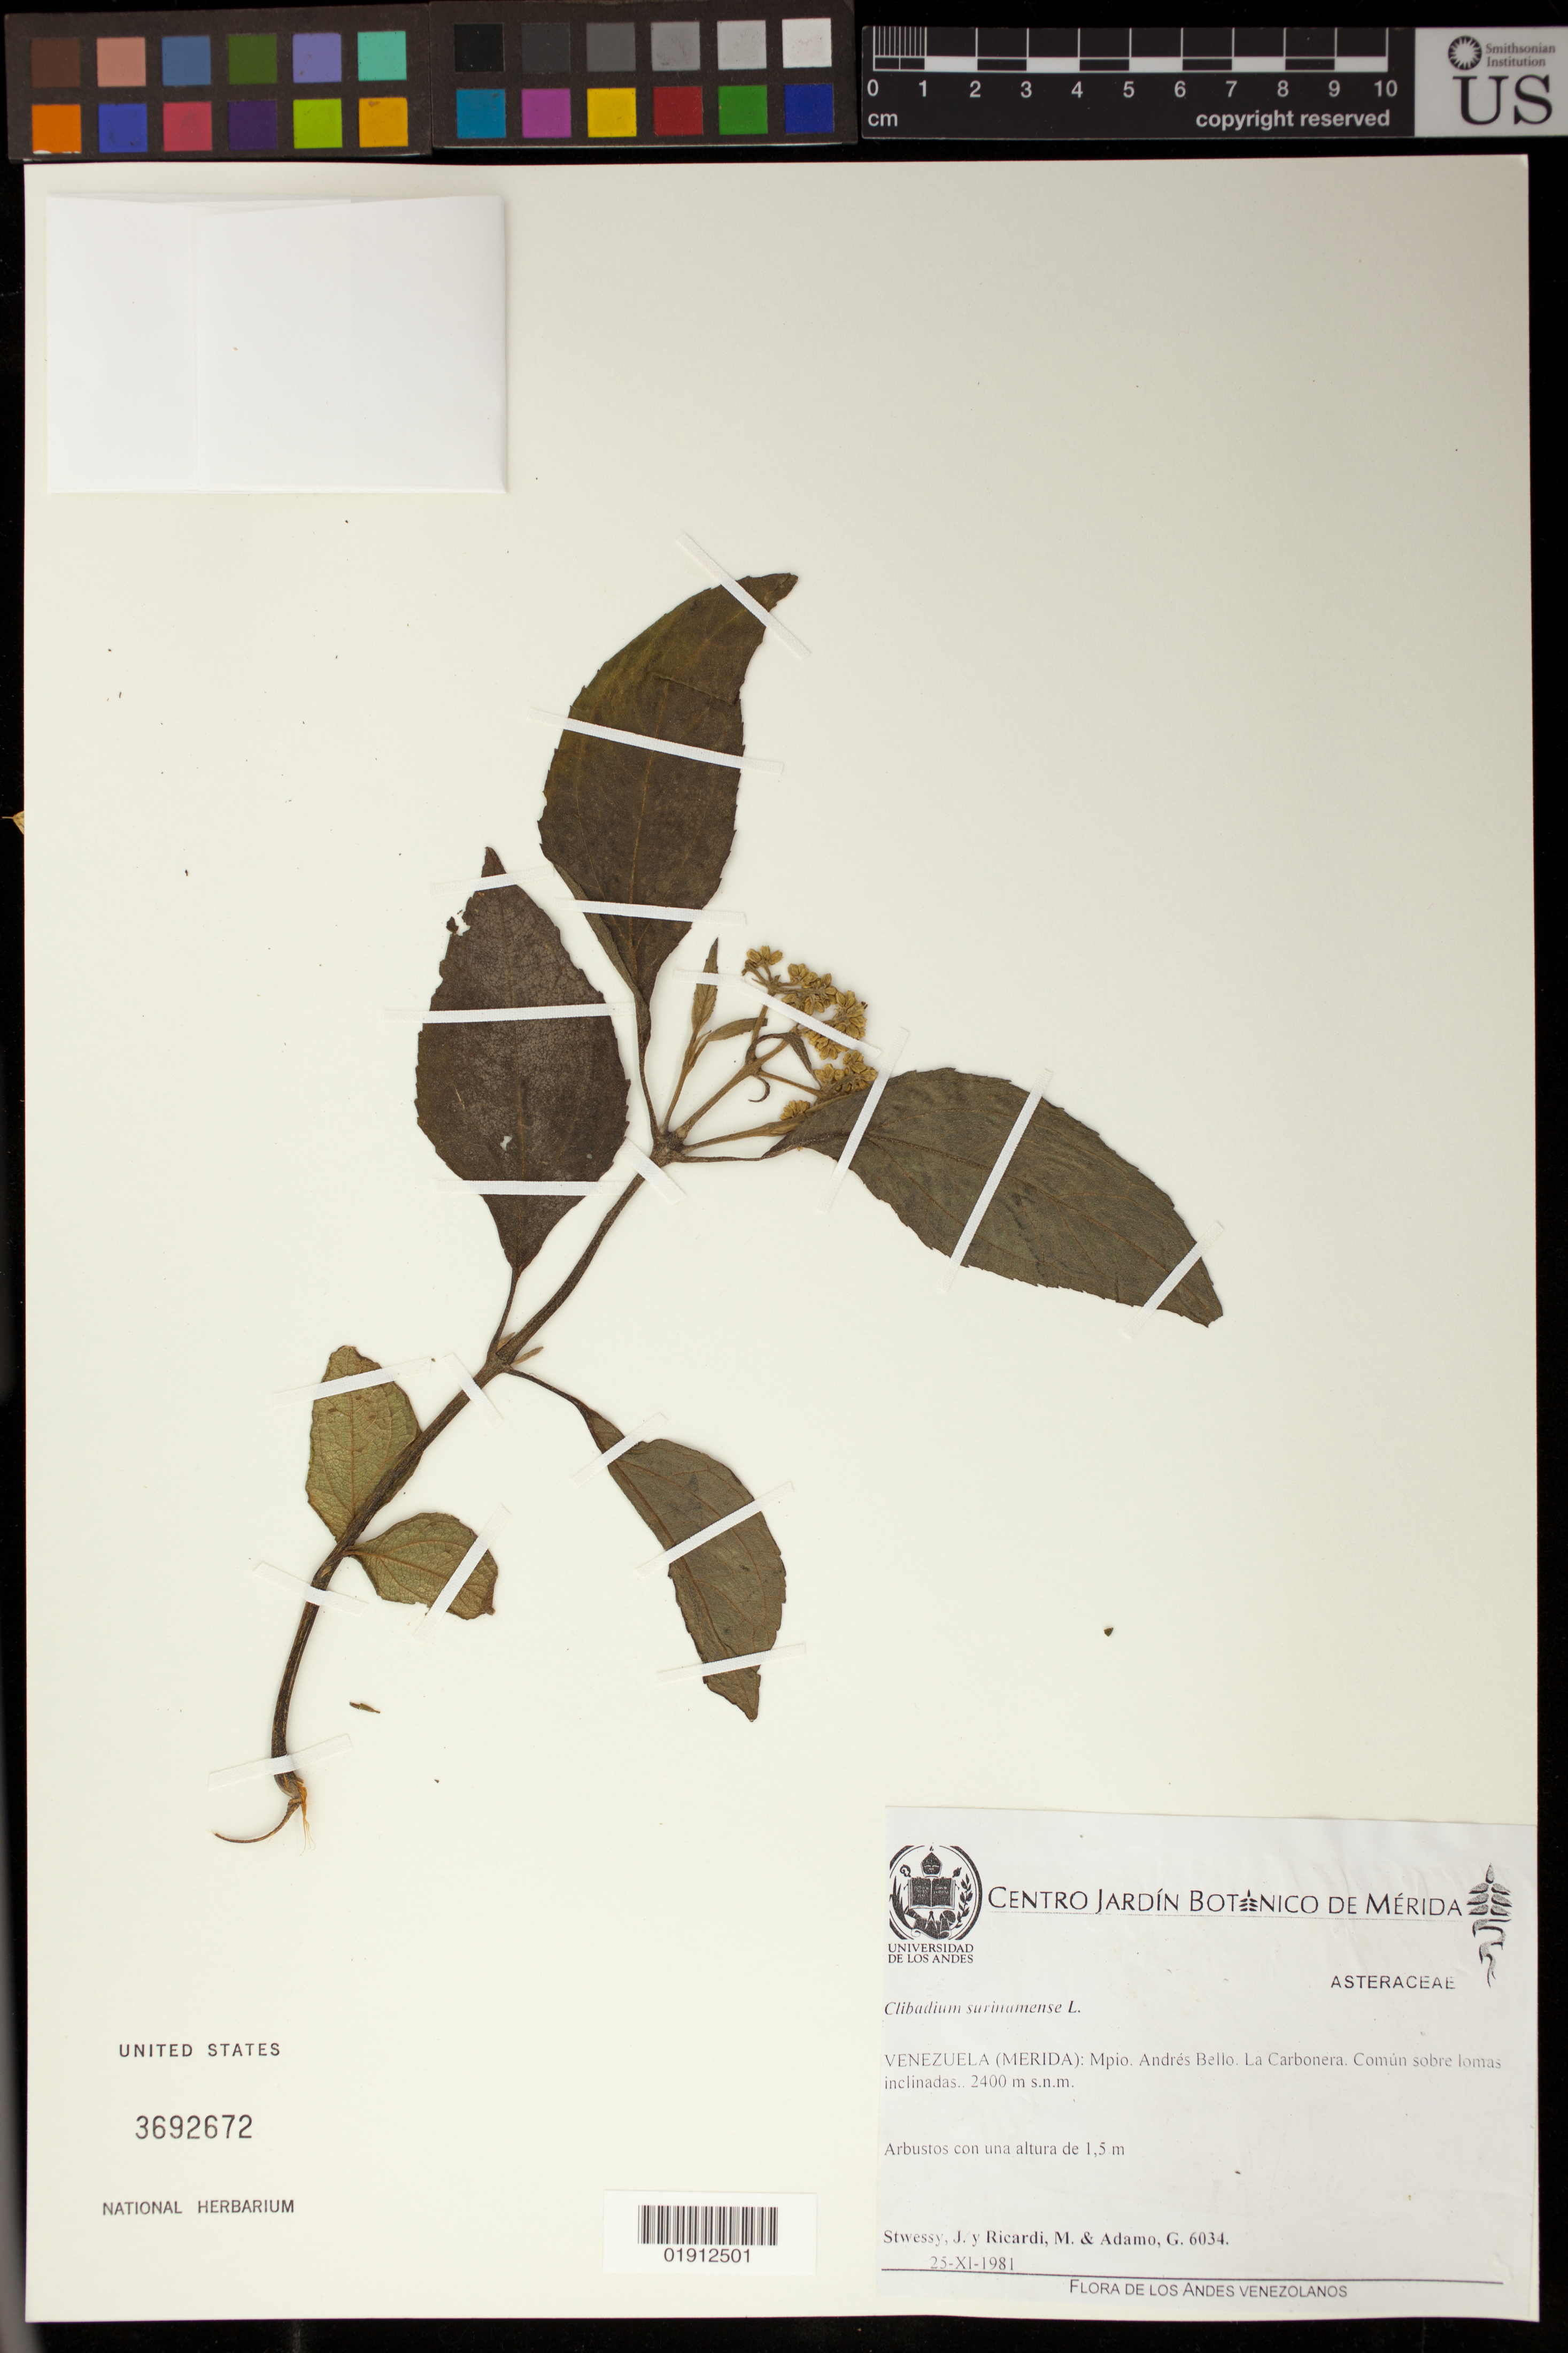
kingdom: Plantae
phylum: Tracheophyta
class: Magnoliopsida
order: Asterales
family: Asteraceae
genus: Clibadium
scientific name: Clibadium surinamense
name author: L.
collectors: J. Stwessy, M. Ricardi & G. Adamo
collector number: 6034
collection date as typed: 25-XI-1981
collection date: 1981-11-25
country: Venezuela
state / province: Mérida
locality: Mpio. Andres Bello. La Carbonera. Comun sobre lomas inclinadas.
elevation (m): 2400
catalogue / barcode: US 3692672